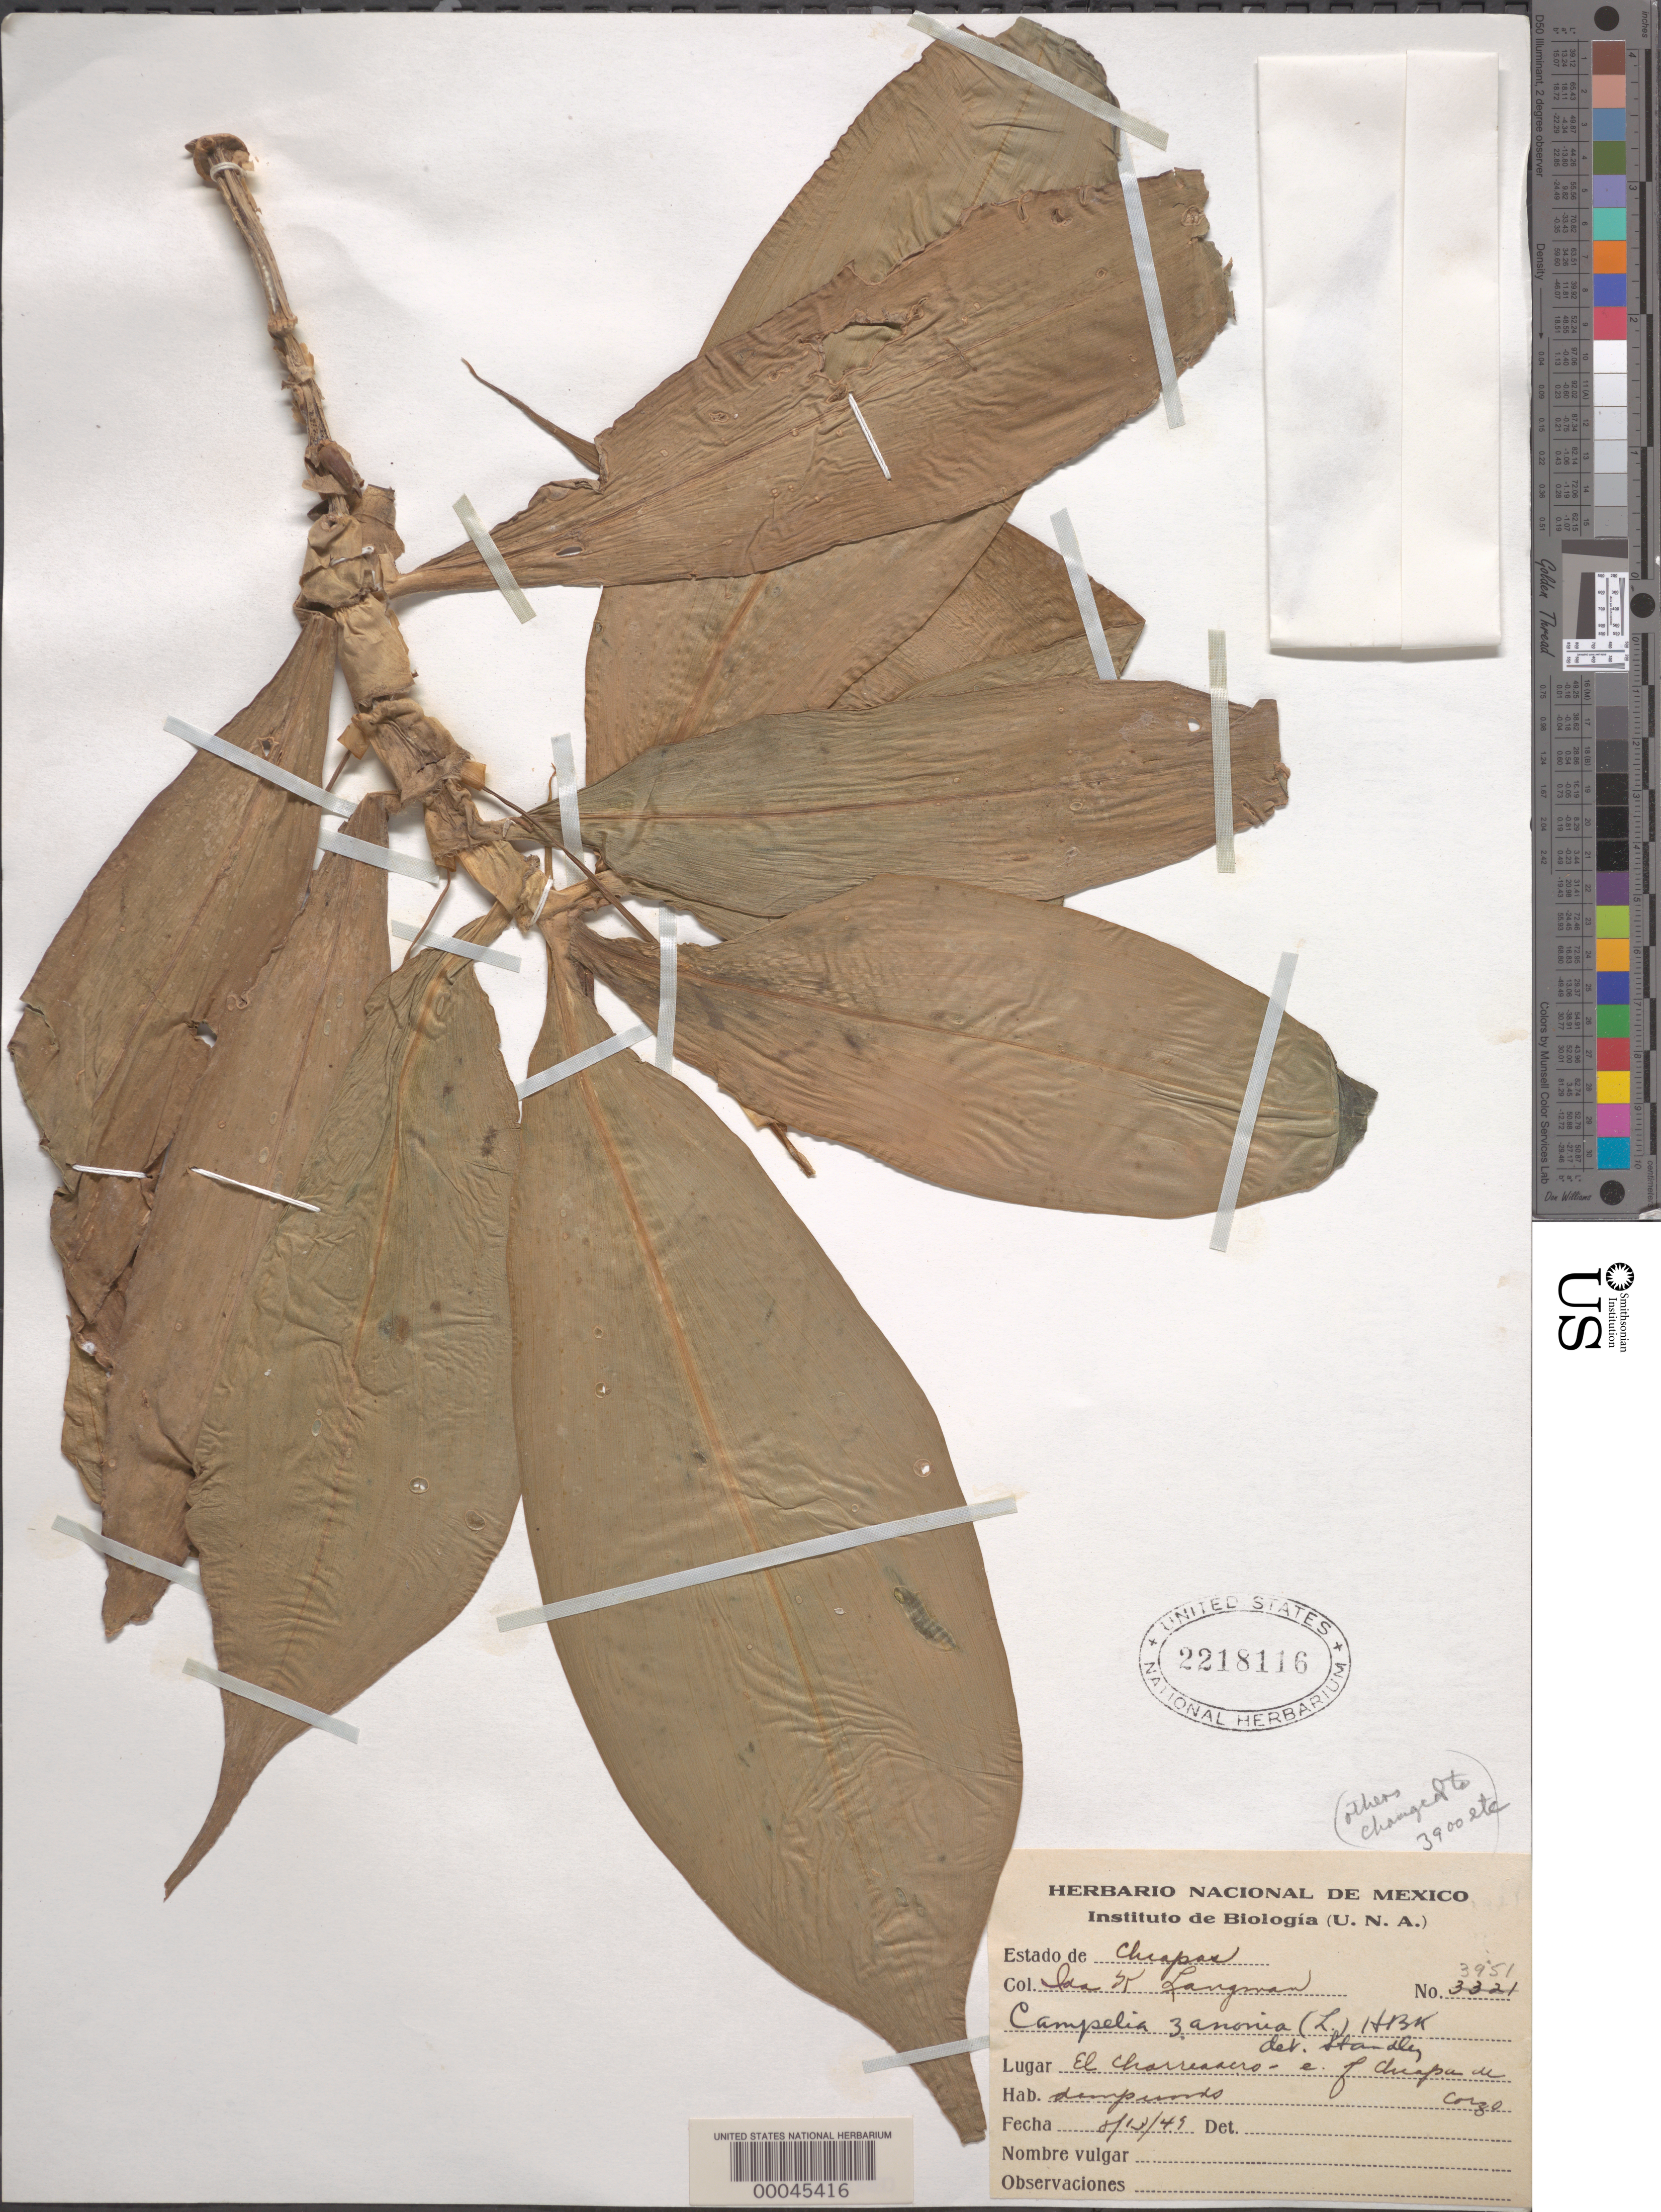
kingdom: Plantae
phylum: Tracheophyta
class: Liliopsida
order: Commelinales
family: Commelinaceae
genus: Tradescantia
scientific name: Tradescantia zanonia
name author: (L.) Sw.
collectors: I. Langman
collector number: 3951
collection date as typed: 13 Aug 1949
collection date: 1949-08-13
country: Mexico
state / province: Chiapas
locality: El Charriancro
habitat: Damp woods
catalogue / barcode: US 2218116